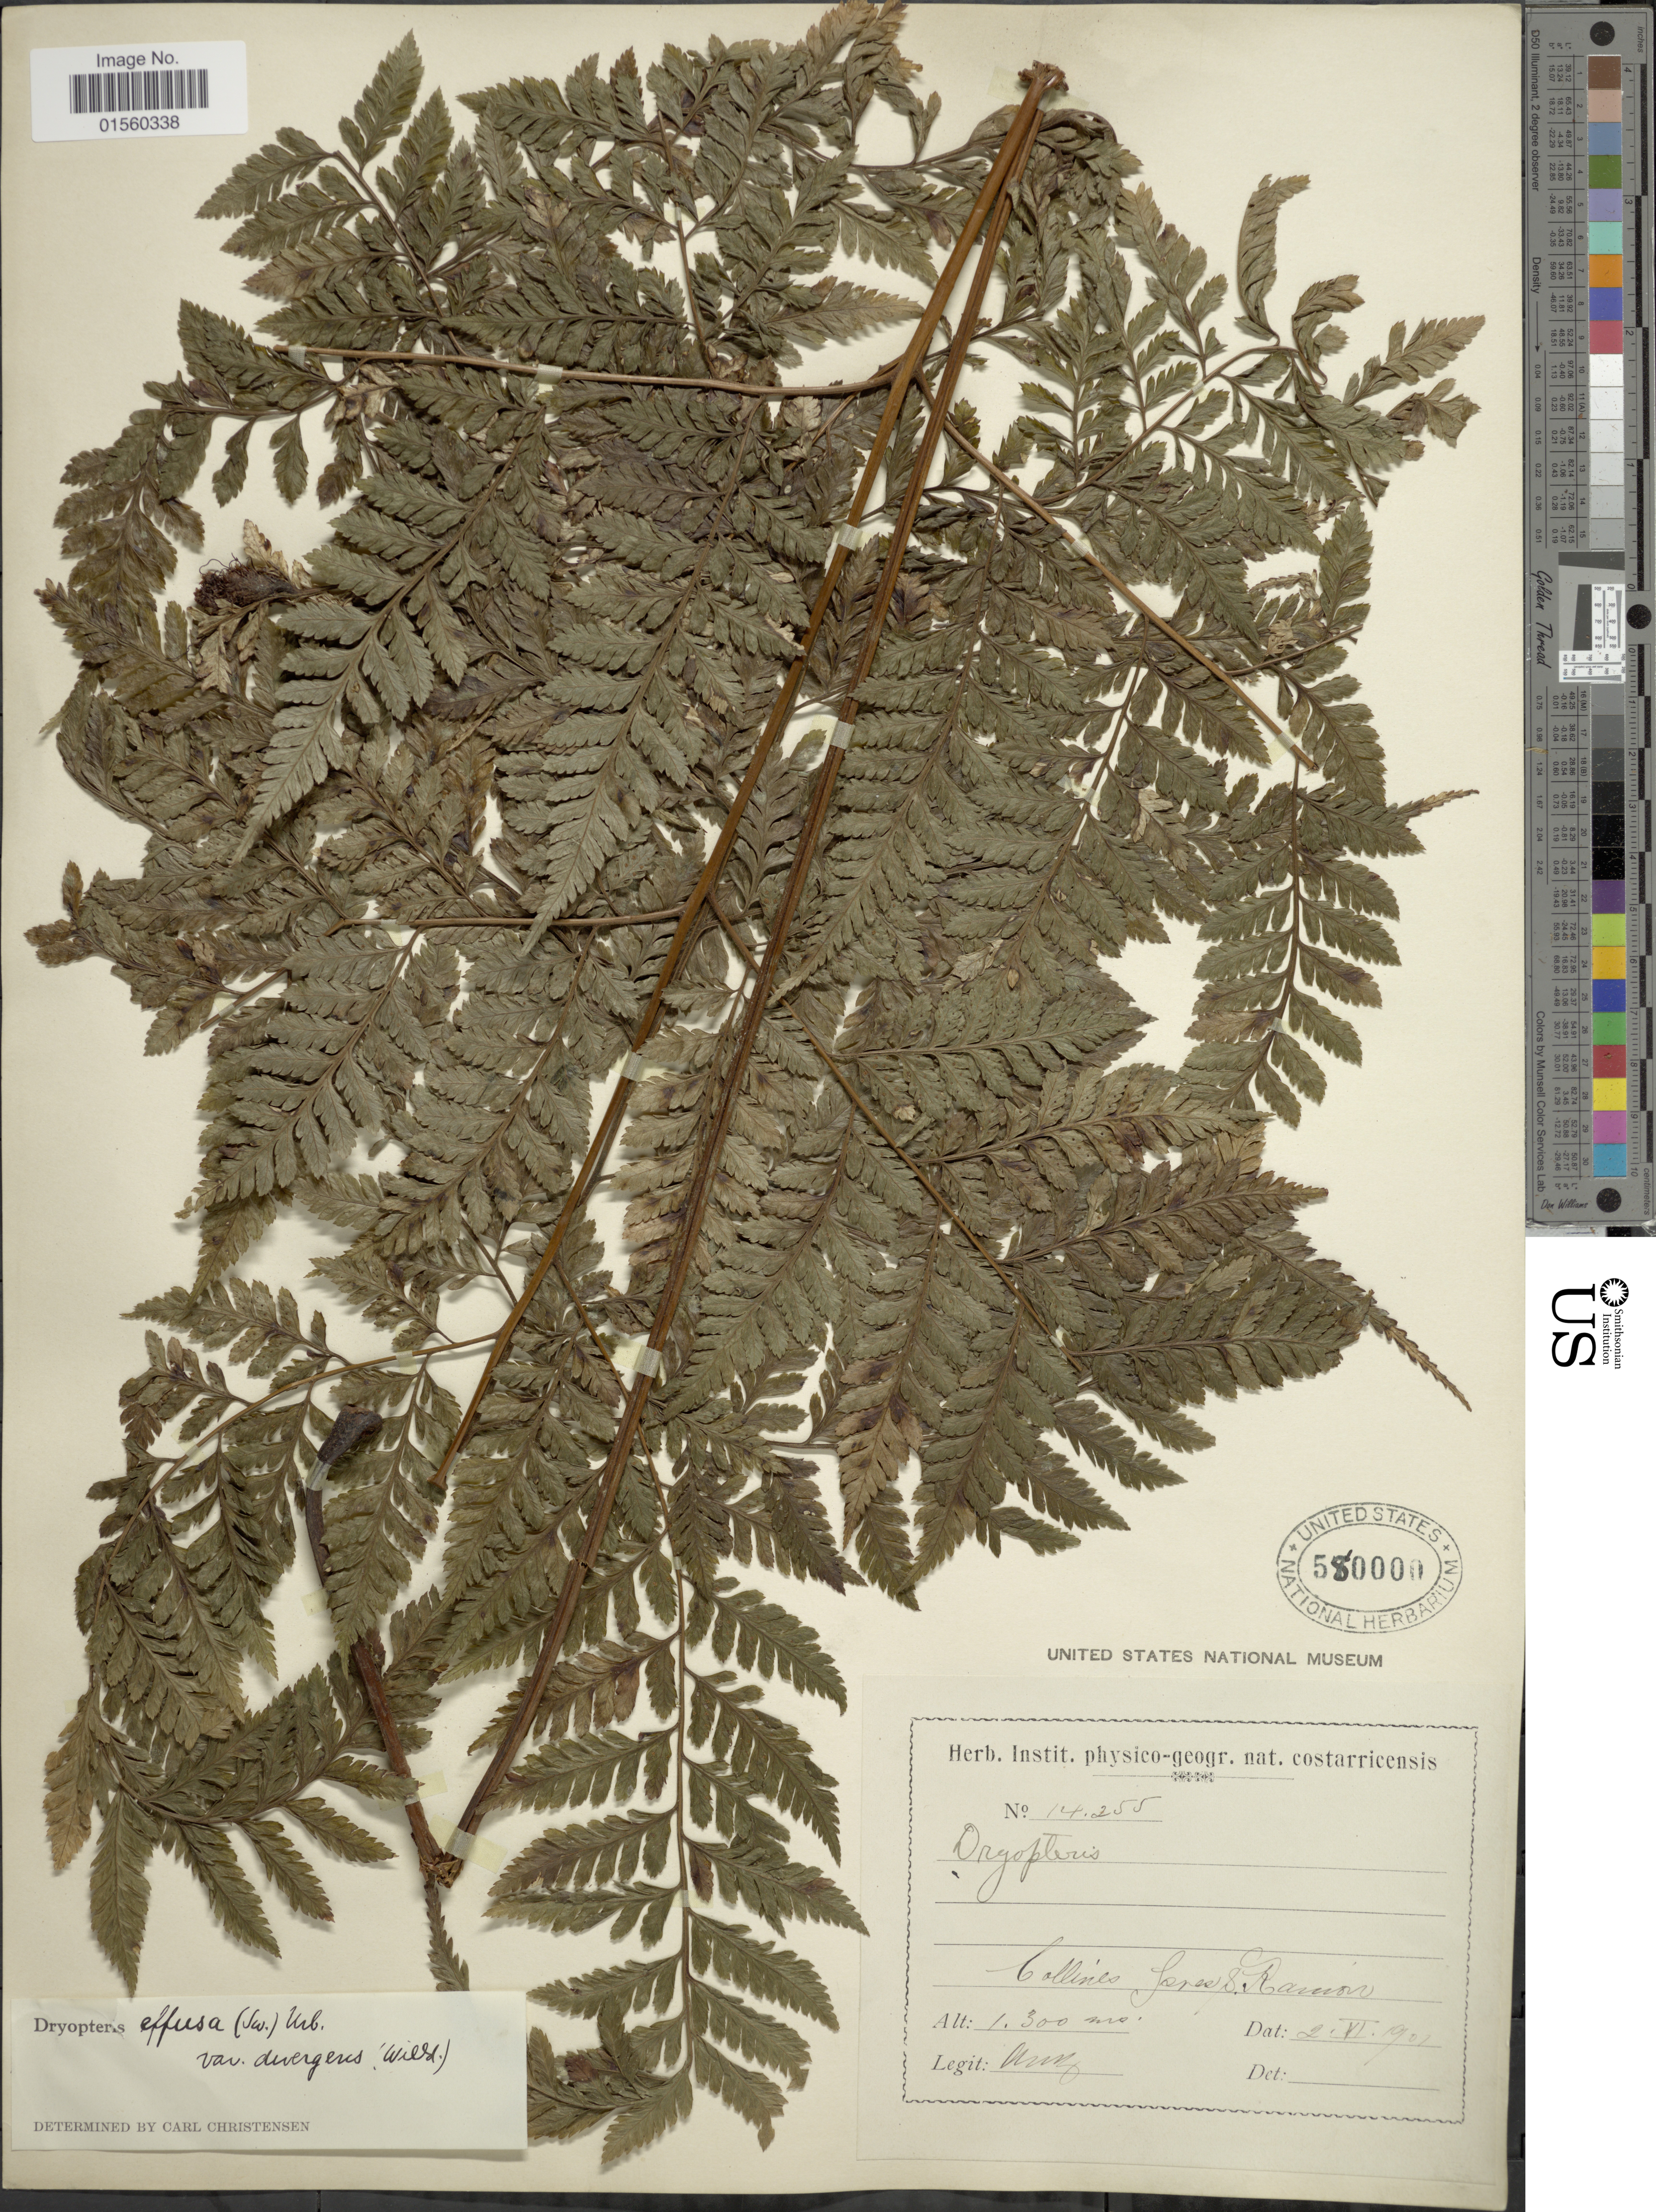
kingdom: Plantae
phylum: Tracheophyta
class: Polypodiopsida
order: Polypodiales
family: Dryopteridaceae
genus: Parapolystichum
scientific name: Parapolystichum effusum var. effusum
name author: (Sw.) Ching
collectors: A. Brenes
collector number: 14255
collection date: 1901-06-02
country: Costa Rica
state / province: Alajuela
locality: Collines Jores, S. Ramon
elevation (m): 1300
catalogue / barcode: US 510000